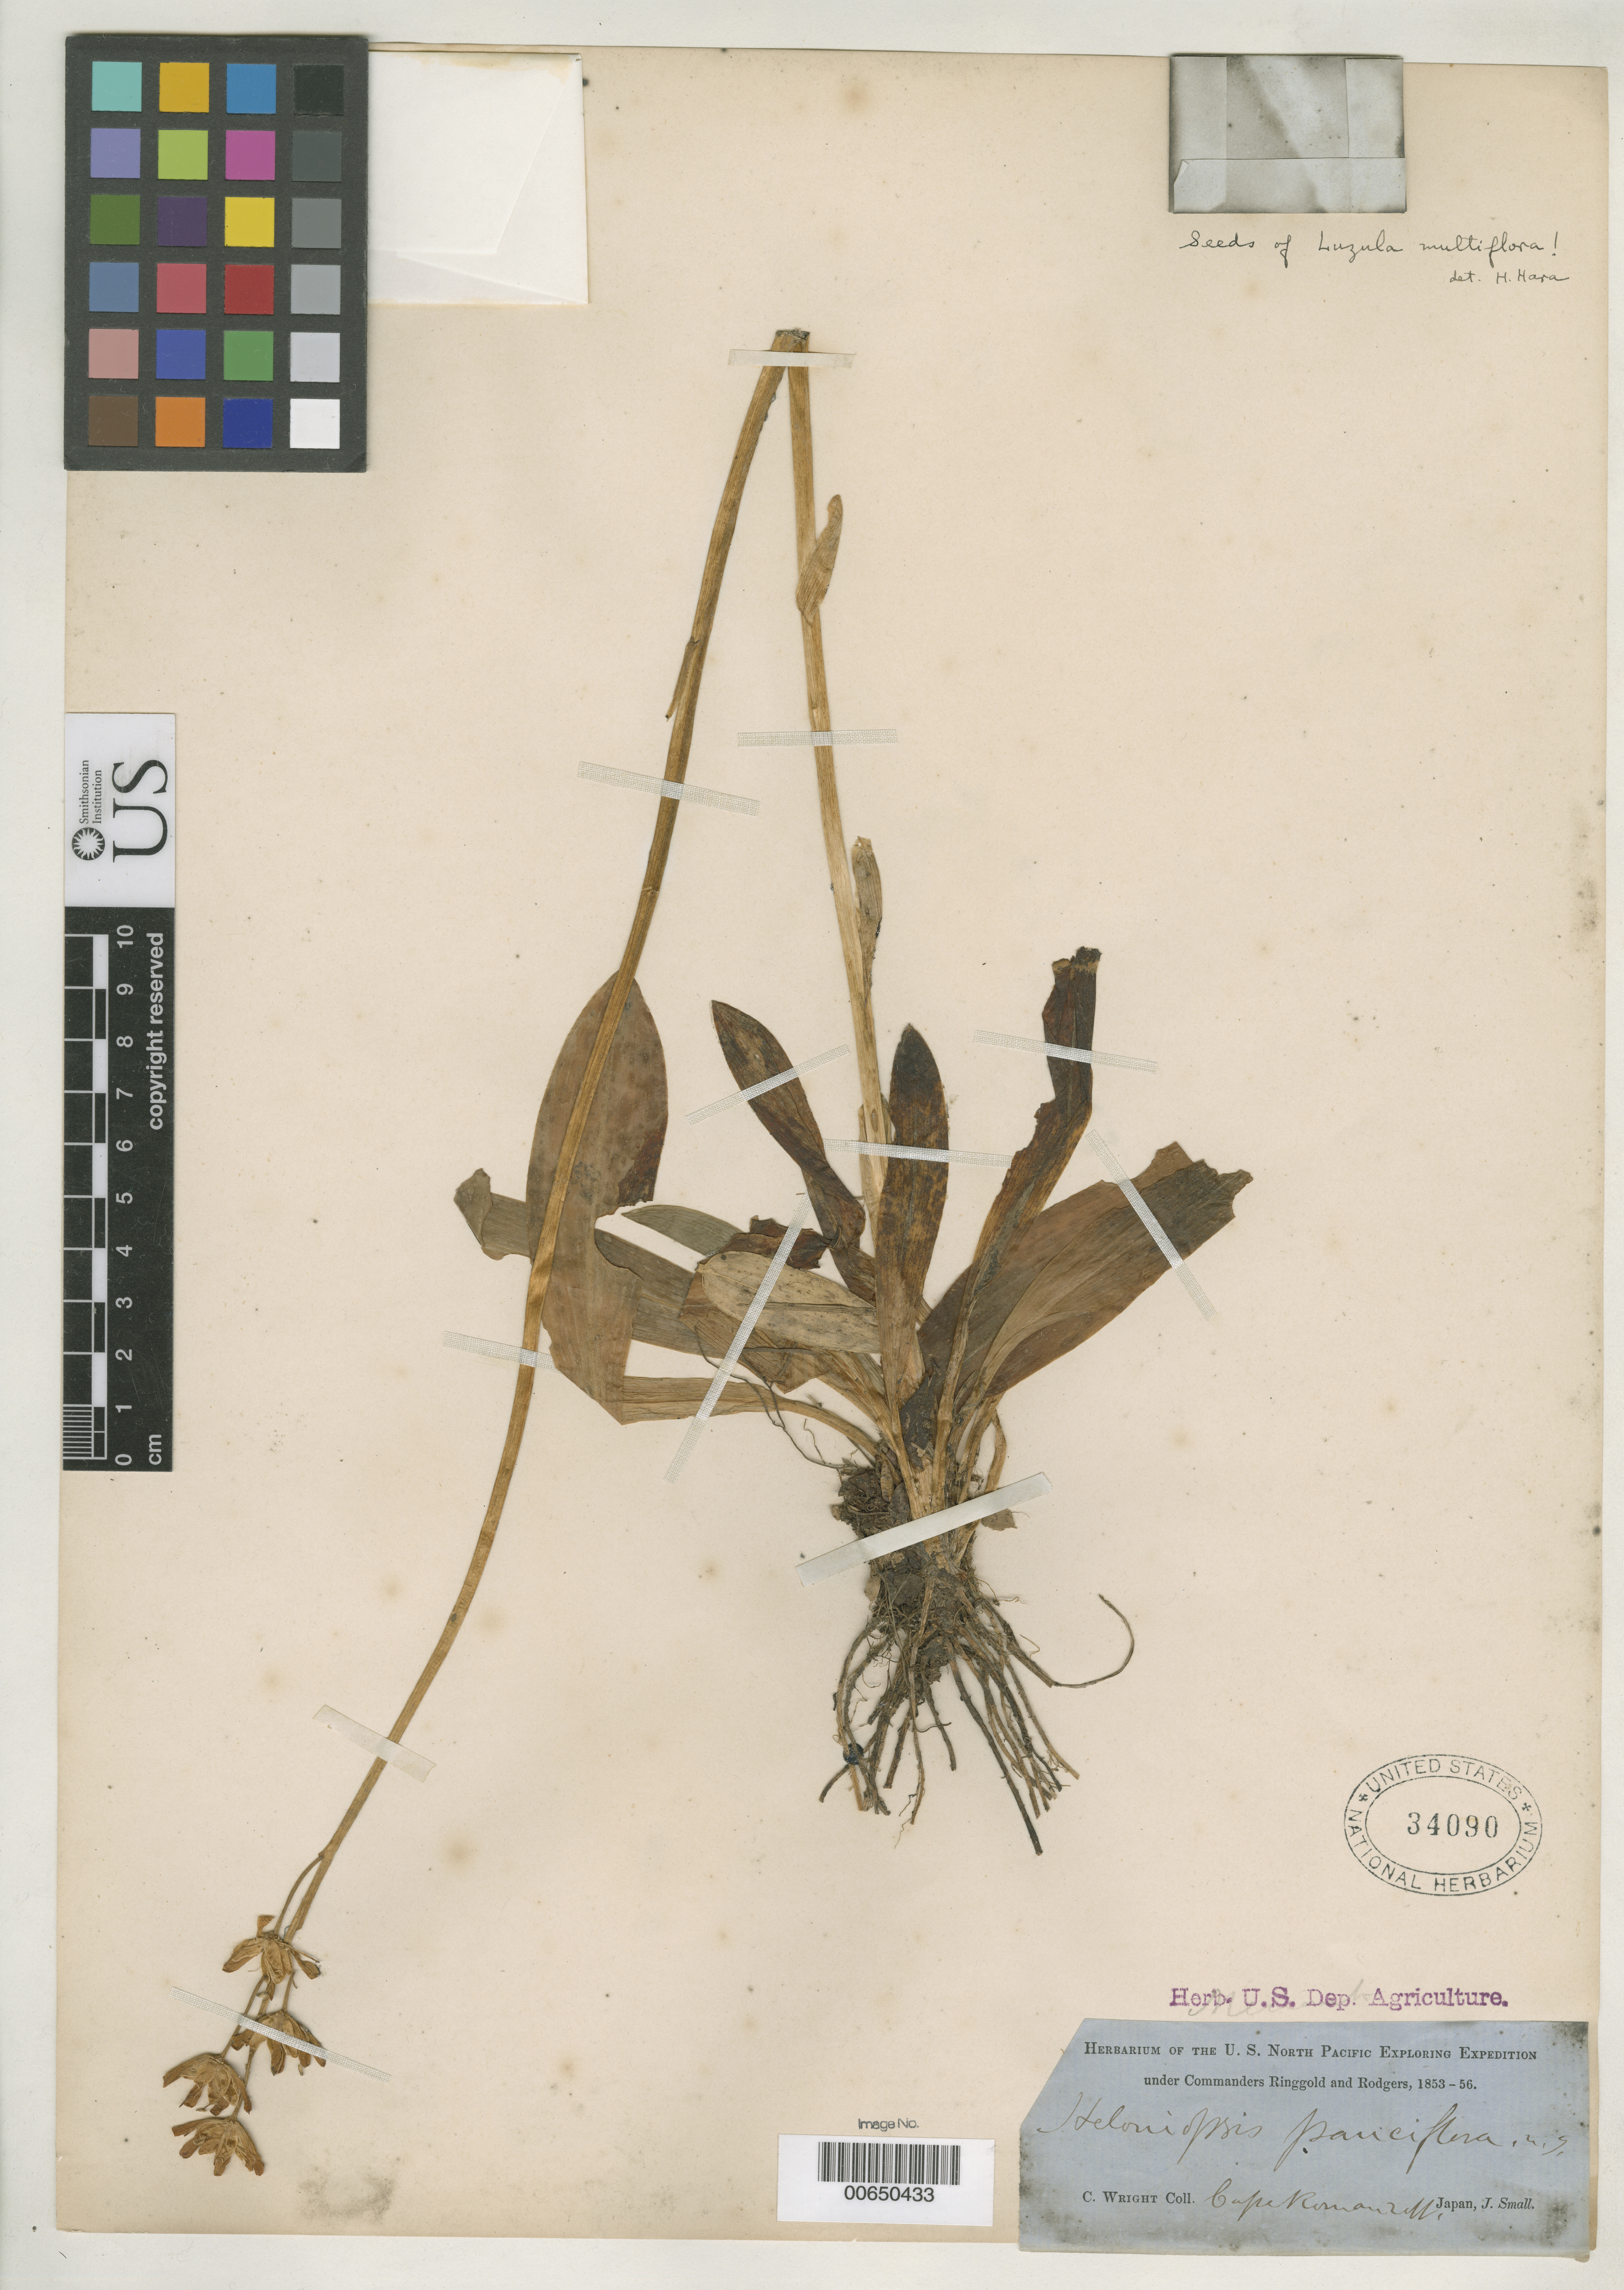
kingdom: Plantae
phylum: Tracheophyta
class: Liliopsida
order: Liliales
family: Melanthiaceae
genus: Heloniopsis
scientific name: Heloniopsis pauciflora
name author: A. Gray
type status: Type Collection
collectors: C. Wright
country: Japan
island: Honshu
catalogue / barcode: US 34090